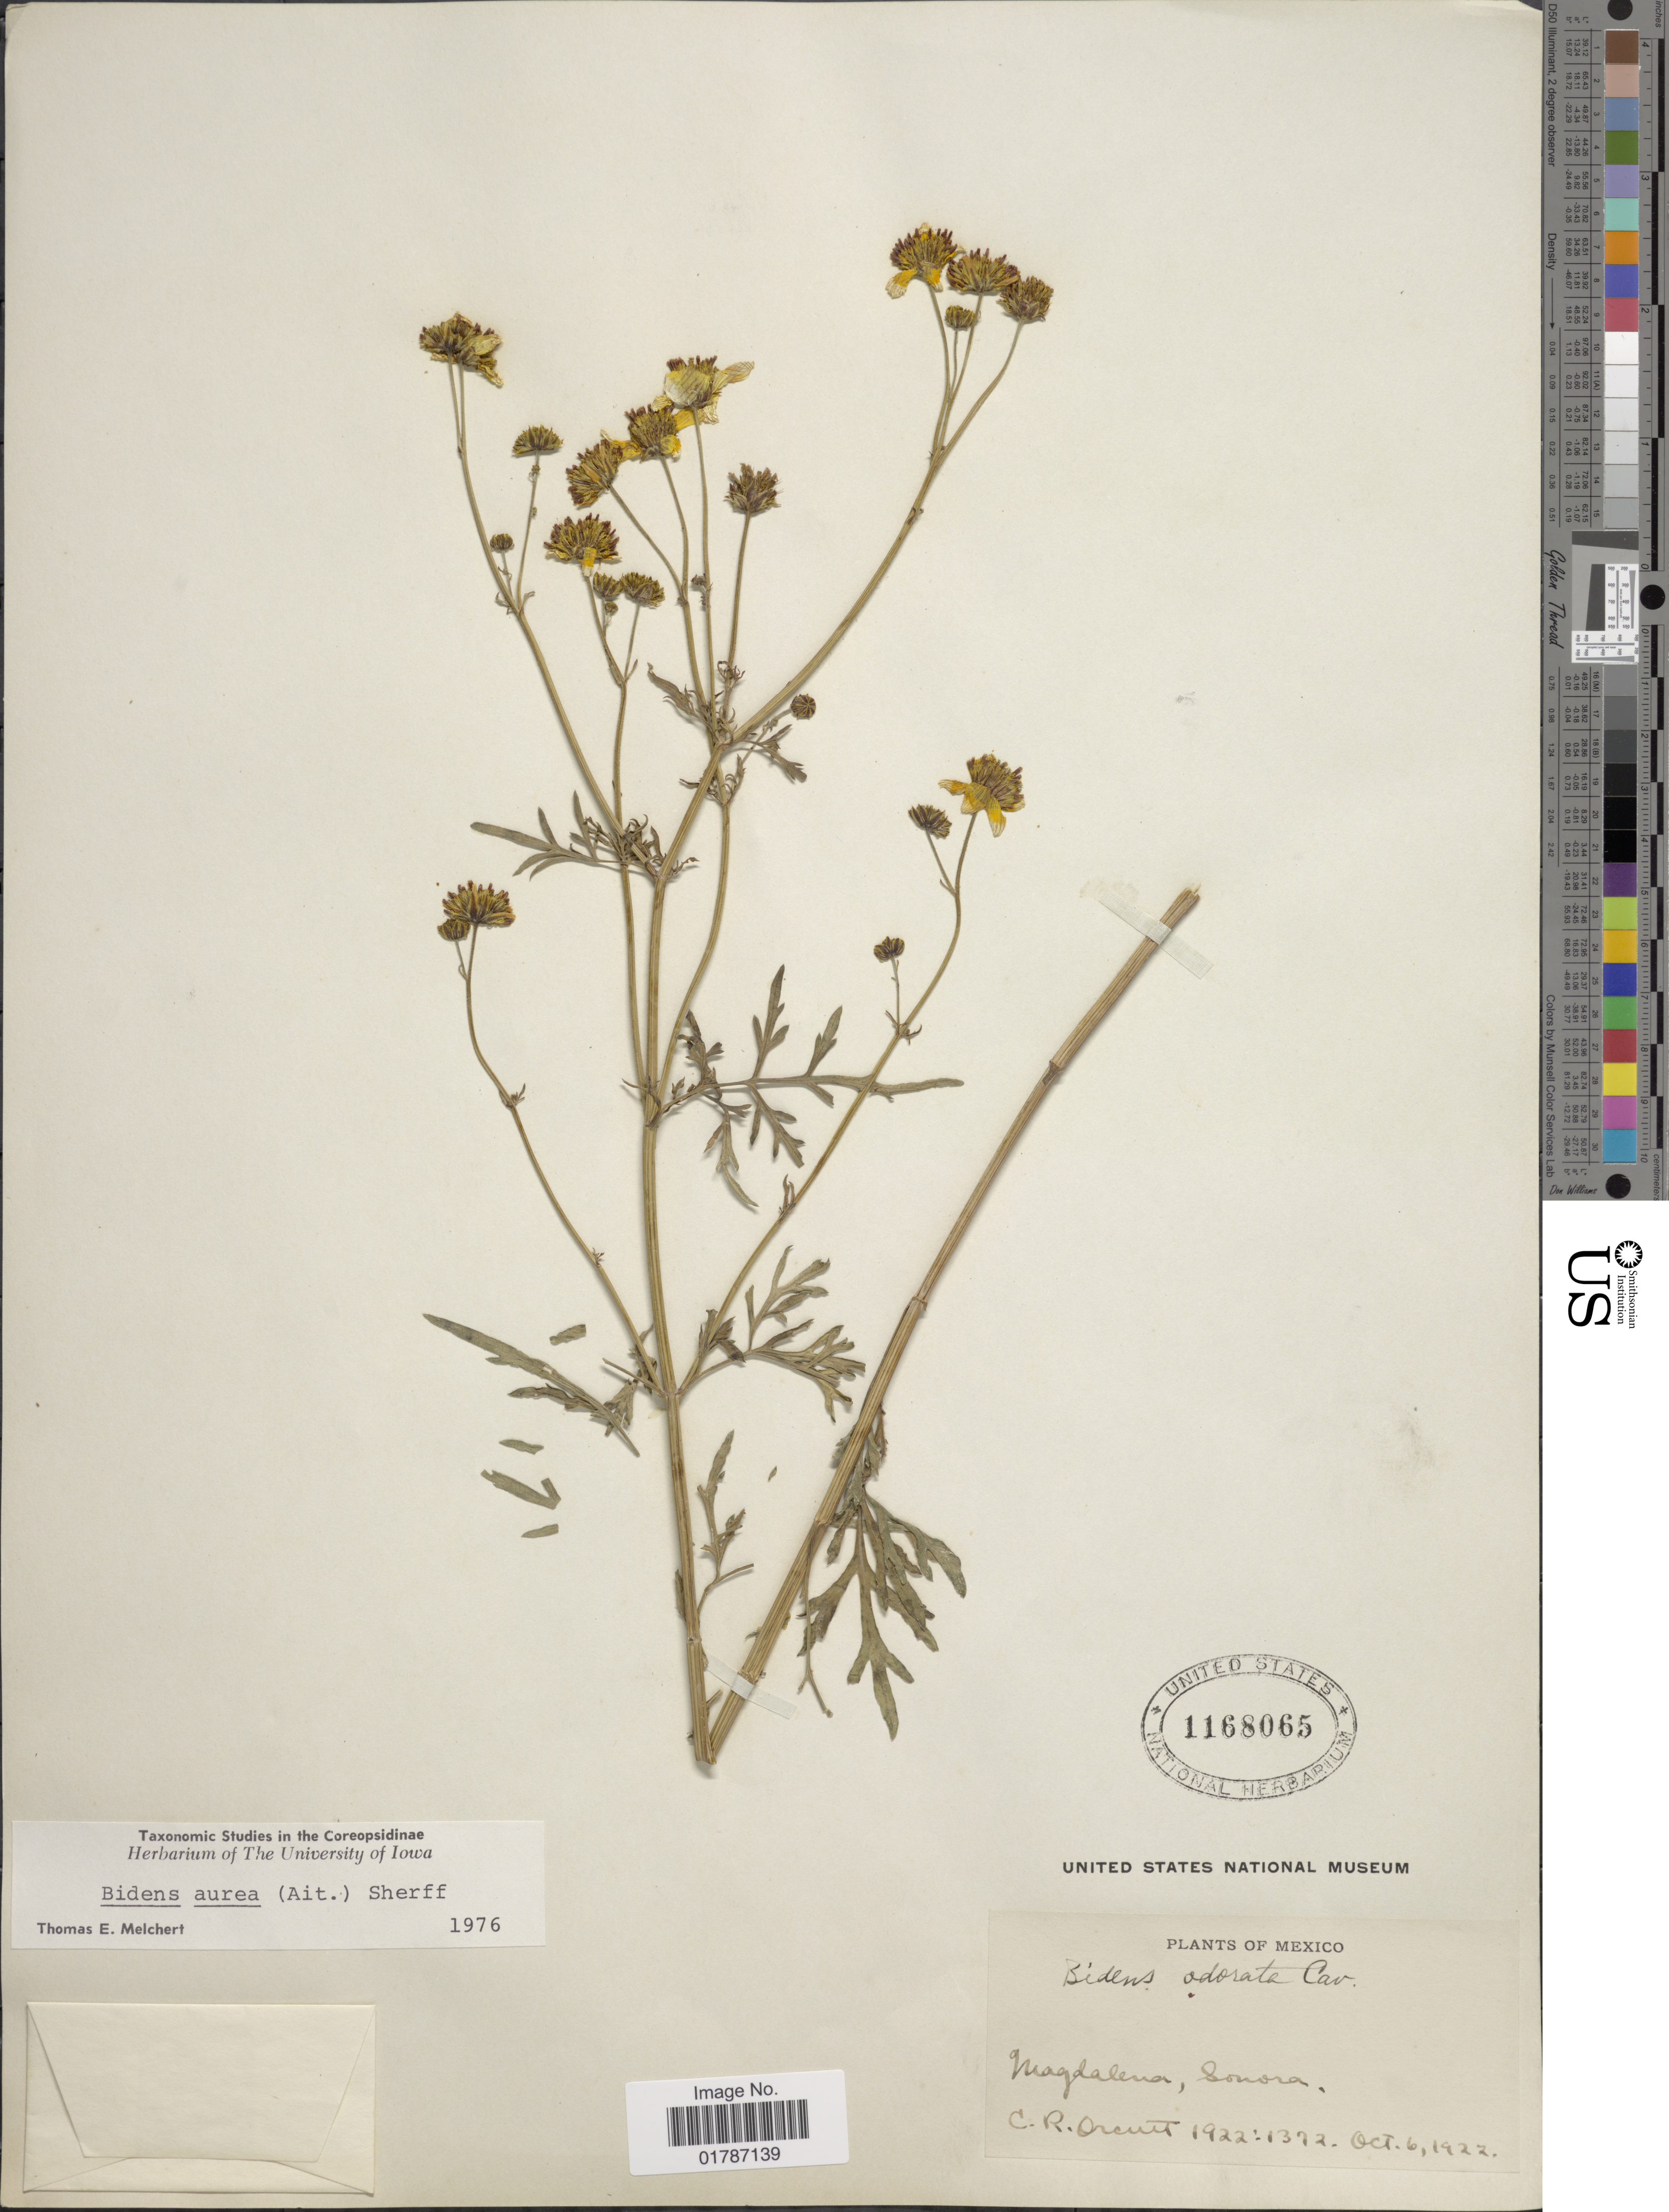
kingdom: Plantae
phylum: Tracheophyta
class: Magnoliopsida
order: Asterales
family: Asteraceae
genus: Bidens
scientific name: Bidens aurea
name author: (Aiton) Sherff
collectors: C. R. Orcutt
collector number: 1922/1372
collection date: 1922-10-06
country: Mexico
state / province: Sonora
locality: Magdalena, Sonora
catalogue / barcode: US 1168065